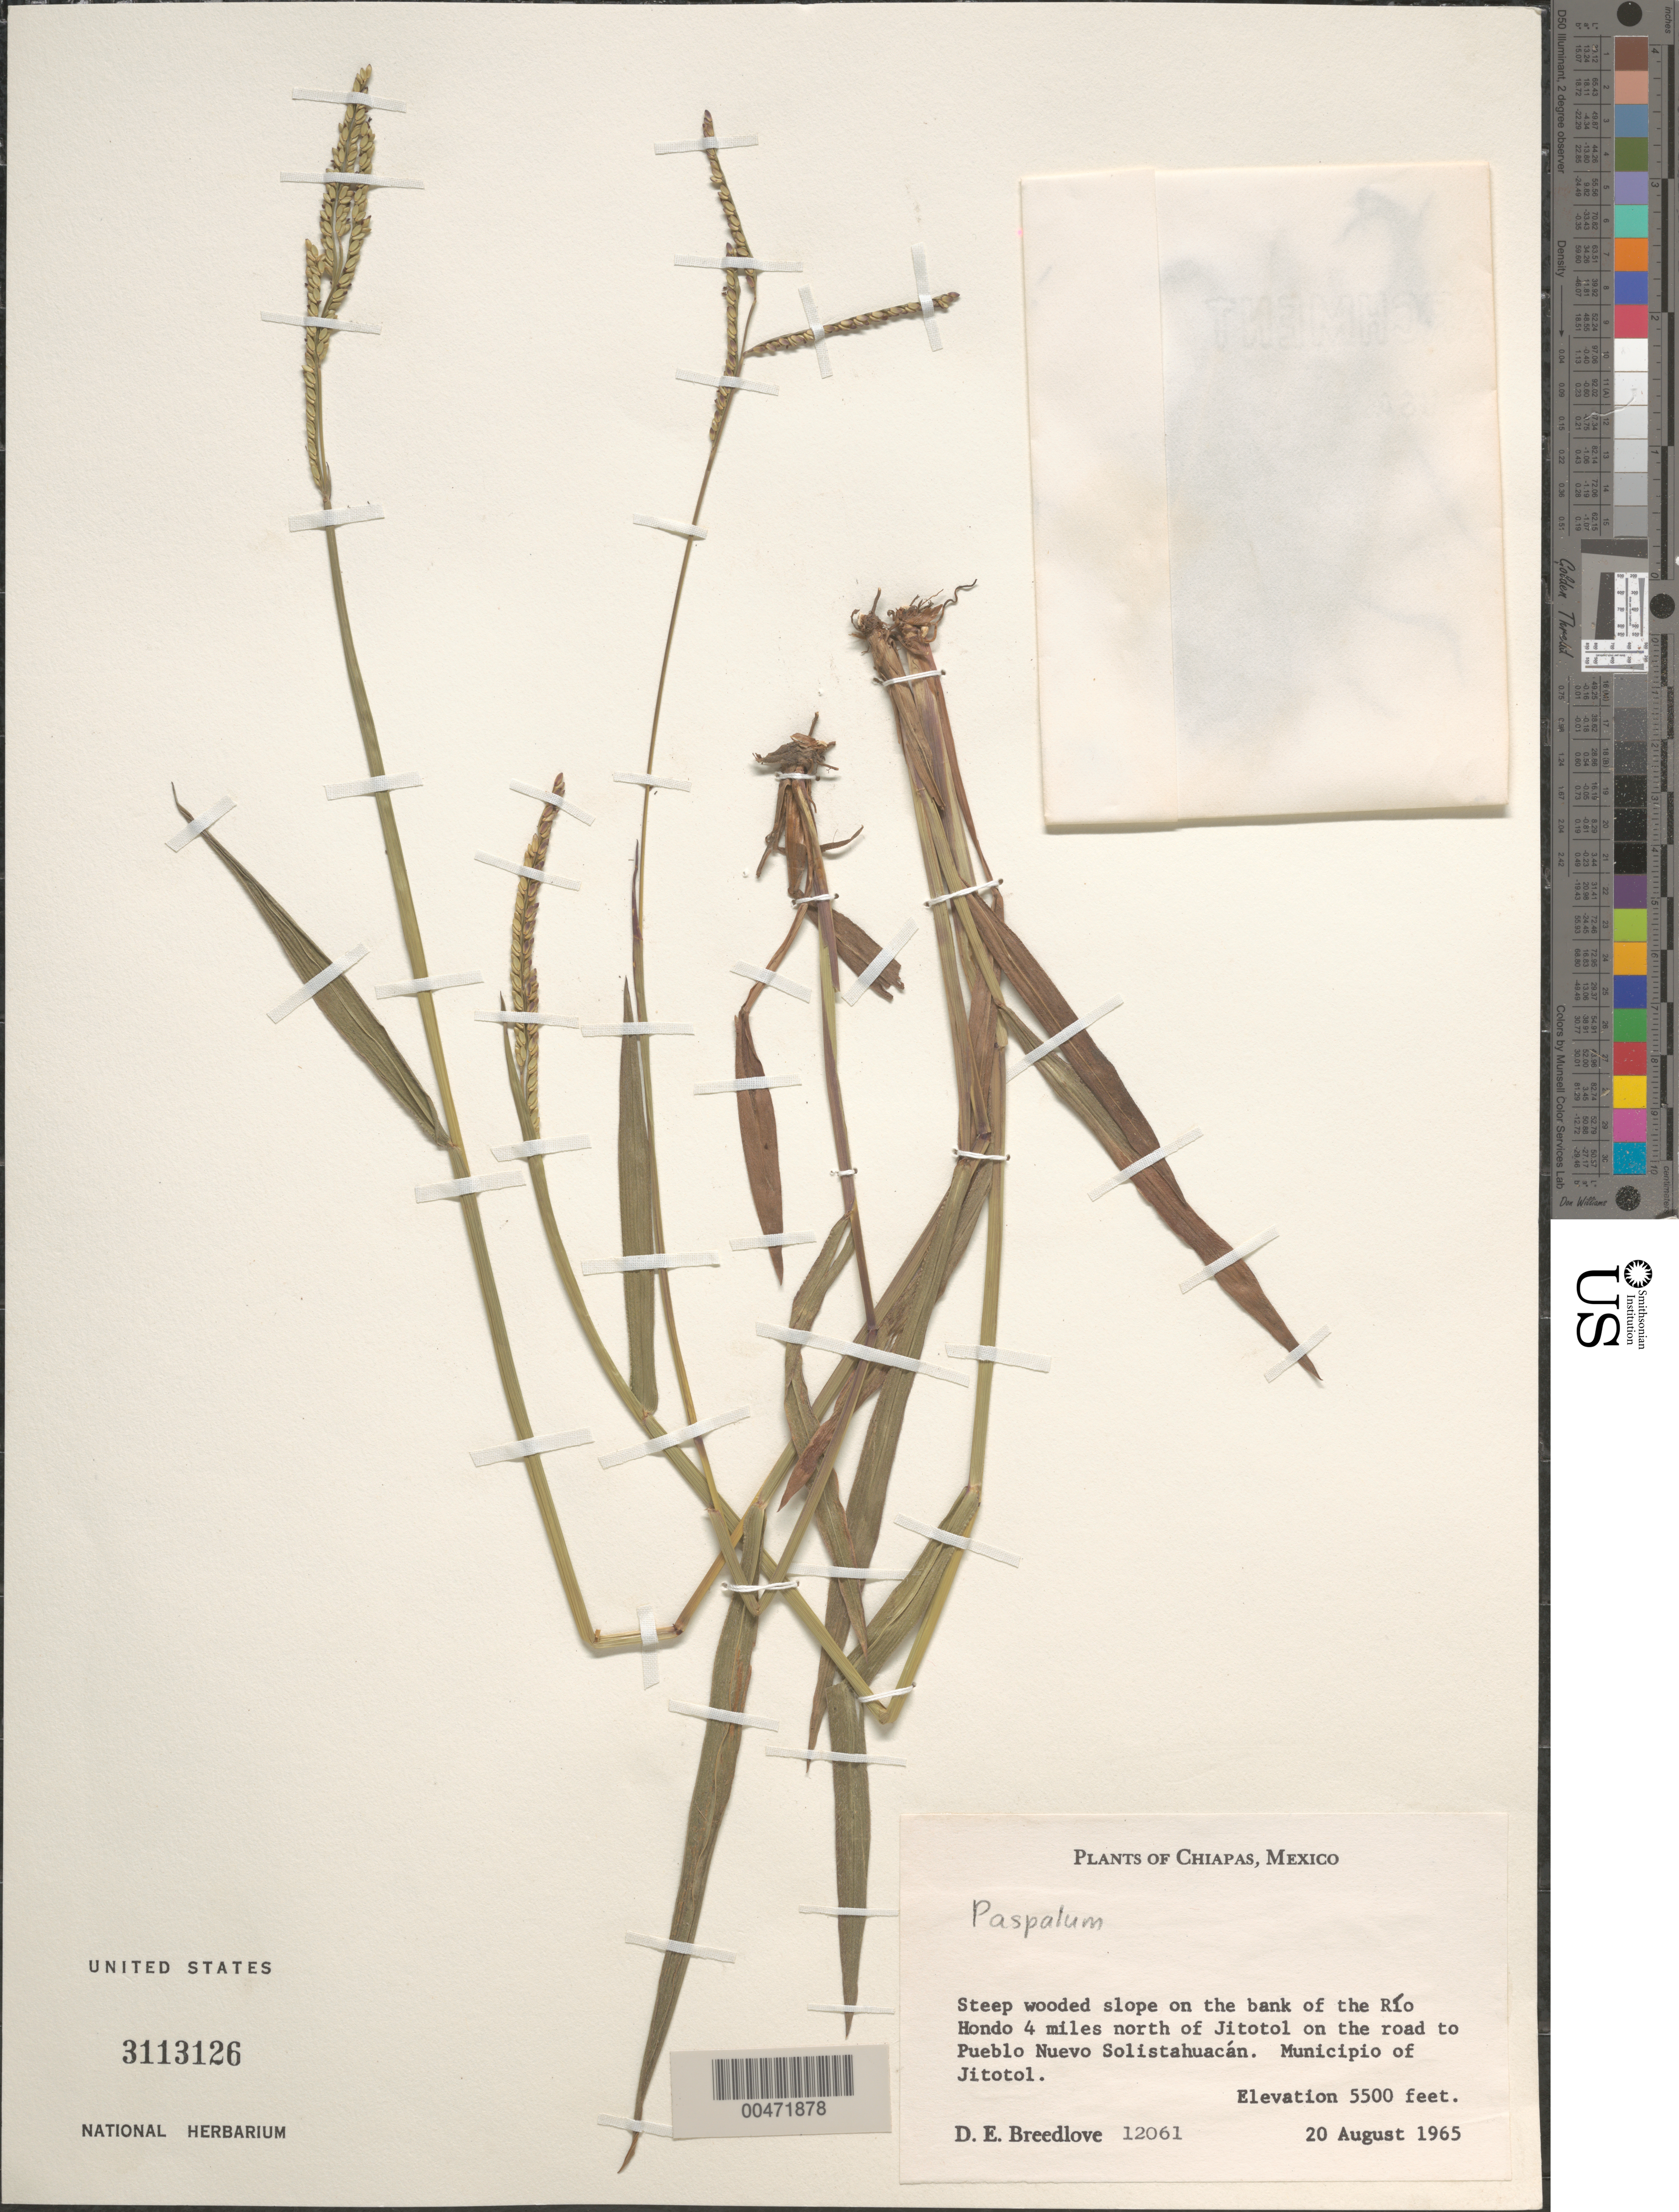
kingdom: Plantae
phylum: Tracheophyta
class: Liliopsida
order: Poales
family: Poaceae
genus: Paspalum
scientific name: Paspalum sp.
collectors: D. E. Breedlove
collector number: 12061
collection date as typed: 20 Aug 1965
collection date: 1965-08-20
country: Mexico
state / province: Chiapas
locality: Bank of the R¡o Hondo 4 mi N of Jitotol on the rd to Pueblo Nuevo Solistahuac n, Mun of Jitotol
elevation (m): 1676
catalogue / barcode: US 3113126